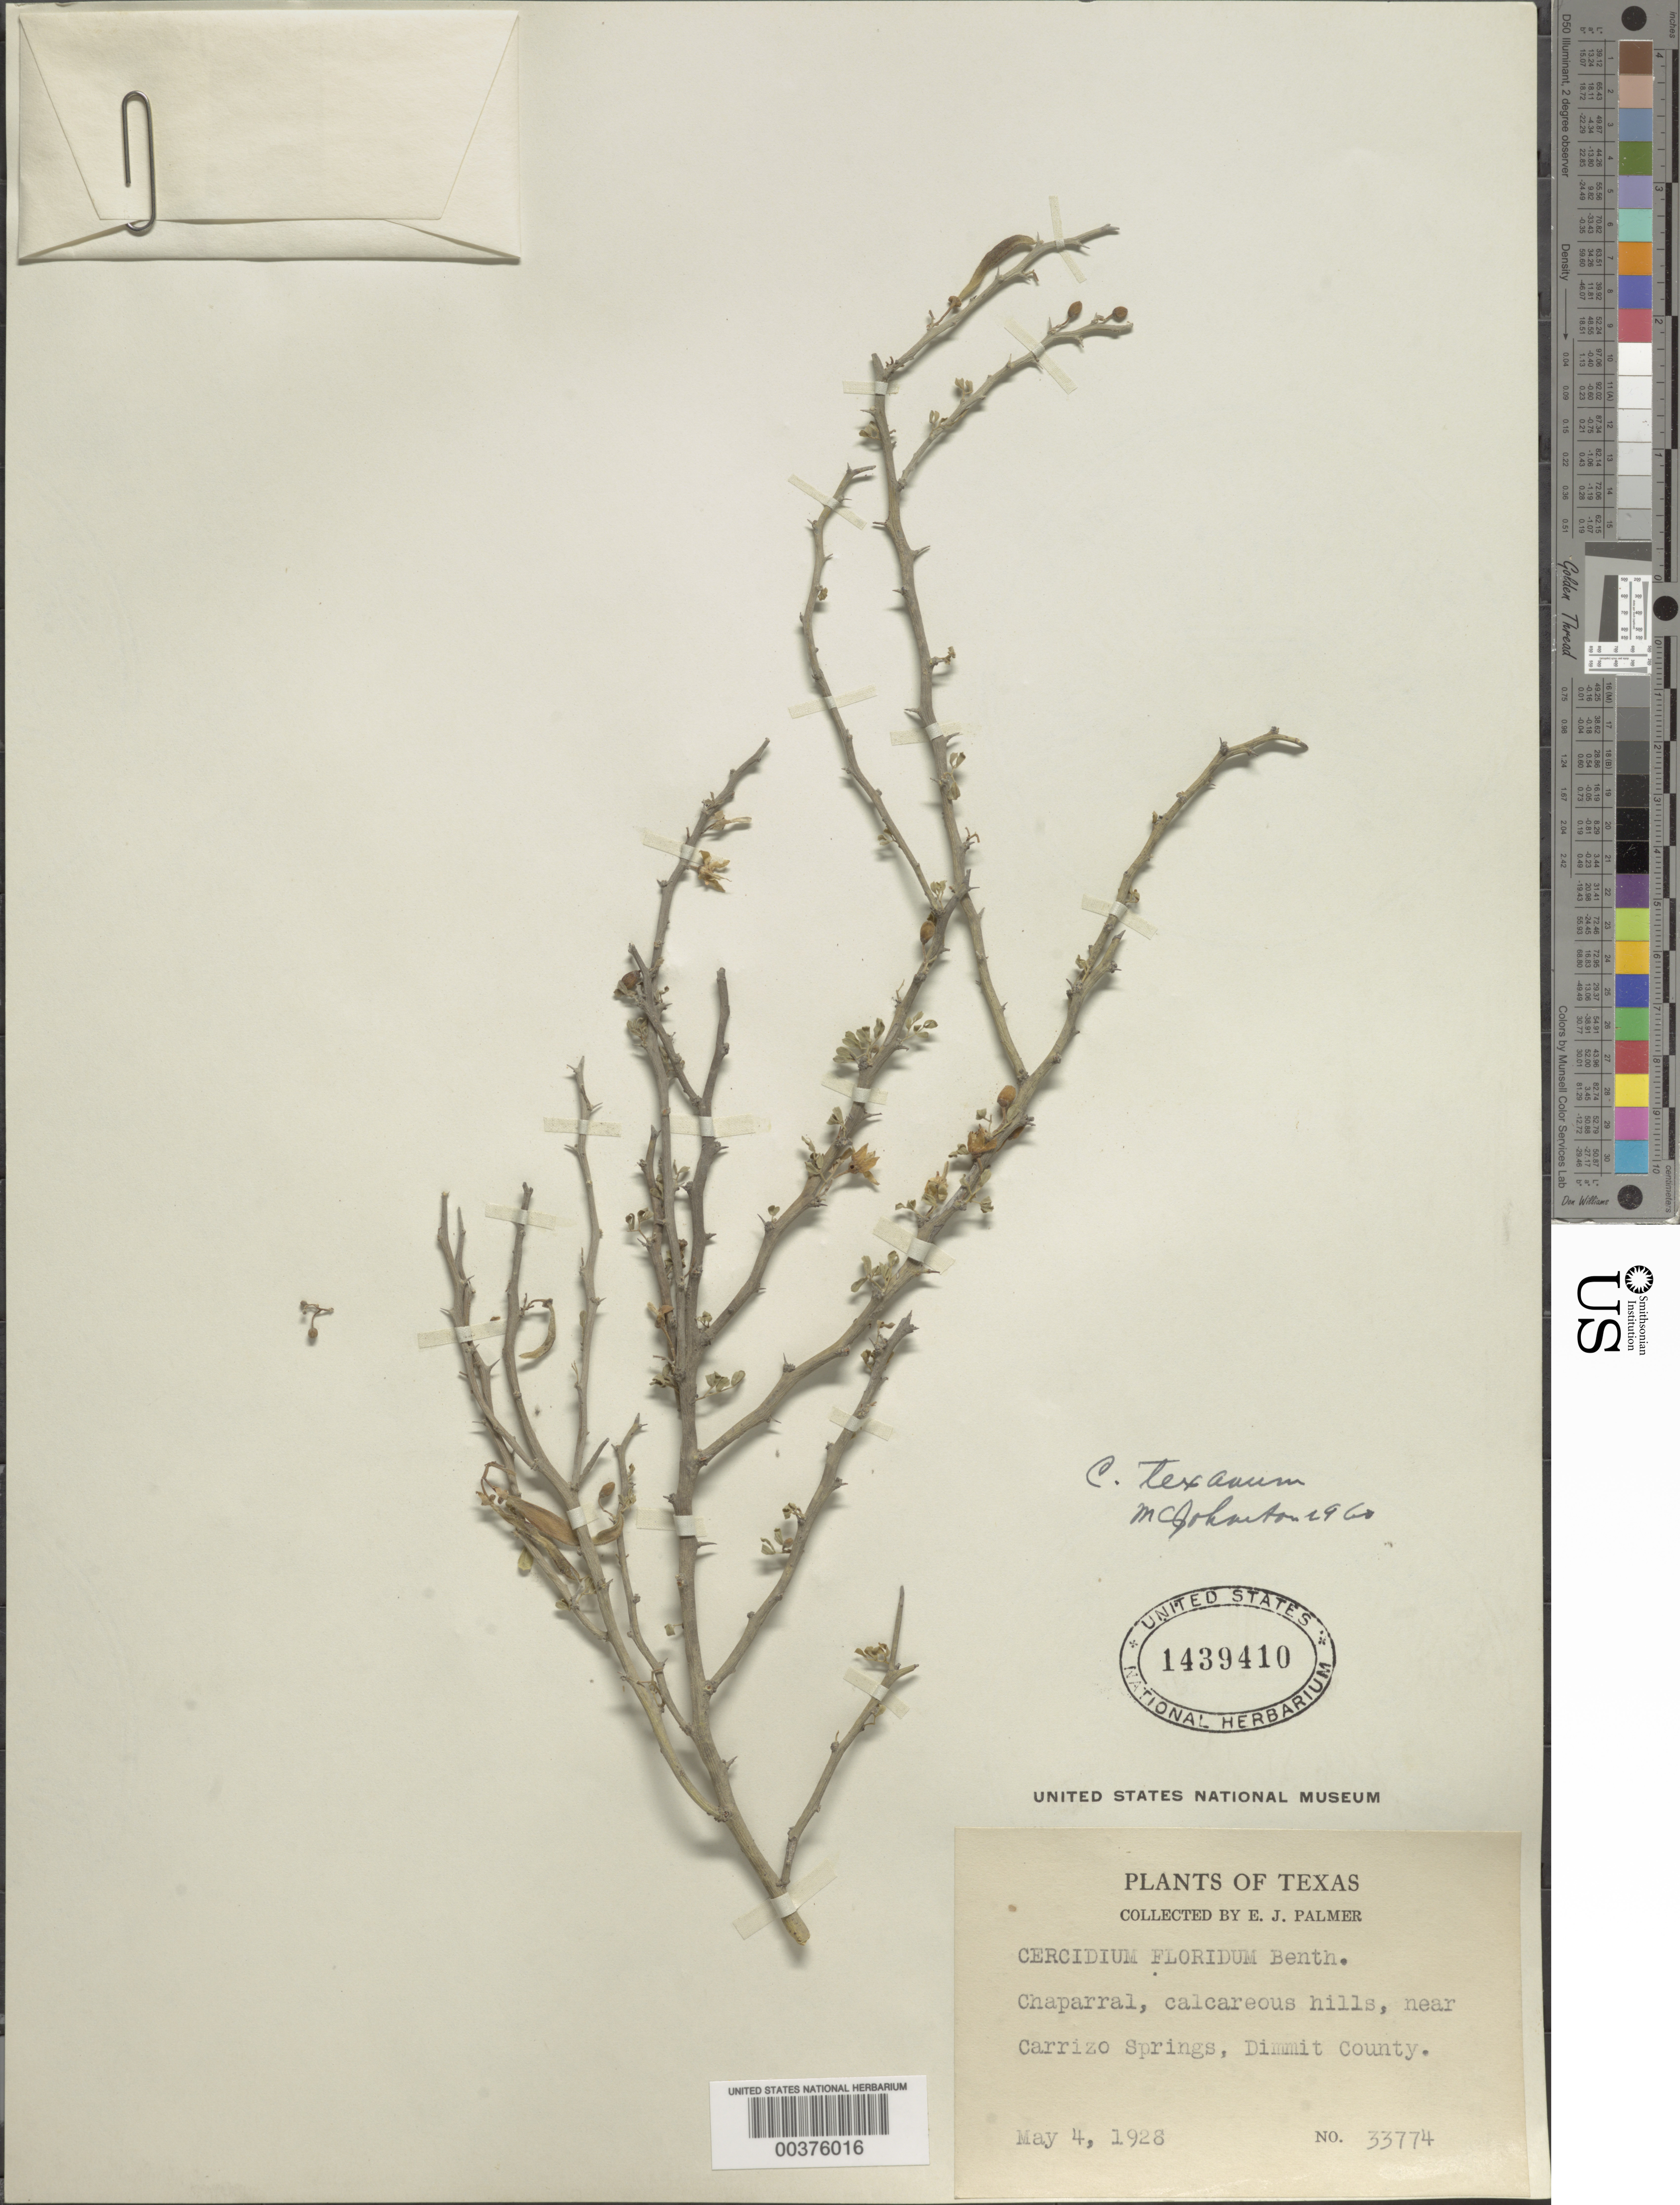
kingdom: Plantae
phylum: Tracheophyta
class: Magnoliopsida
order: Fabales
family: Fabaceae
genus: Parkinsonia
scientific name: Parkinsonia texana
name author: (A. Gray) S. Watson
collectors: E. J. Palmer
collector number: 33774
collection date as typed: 04 May 1928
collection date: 1928-05-04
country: United States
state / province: Texas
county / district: Dimmit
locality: Chaparral near carrizo springs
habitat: Calcareous hills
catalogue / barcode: US 1439410